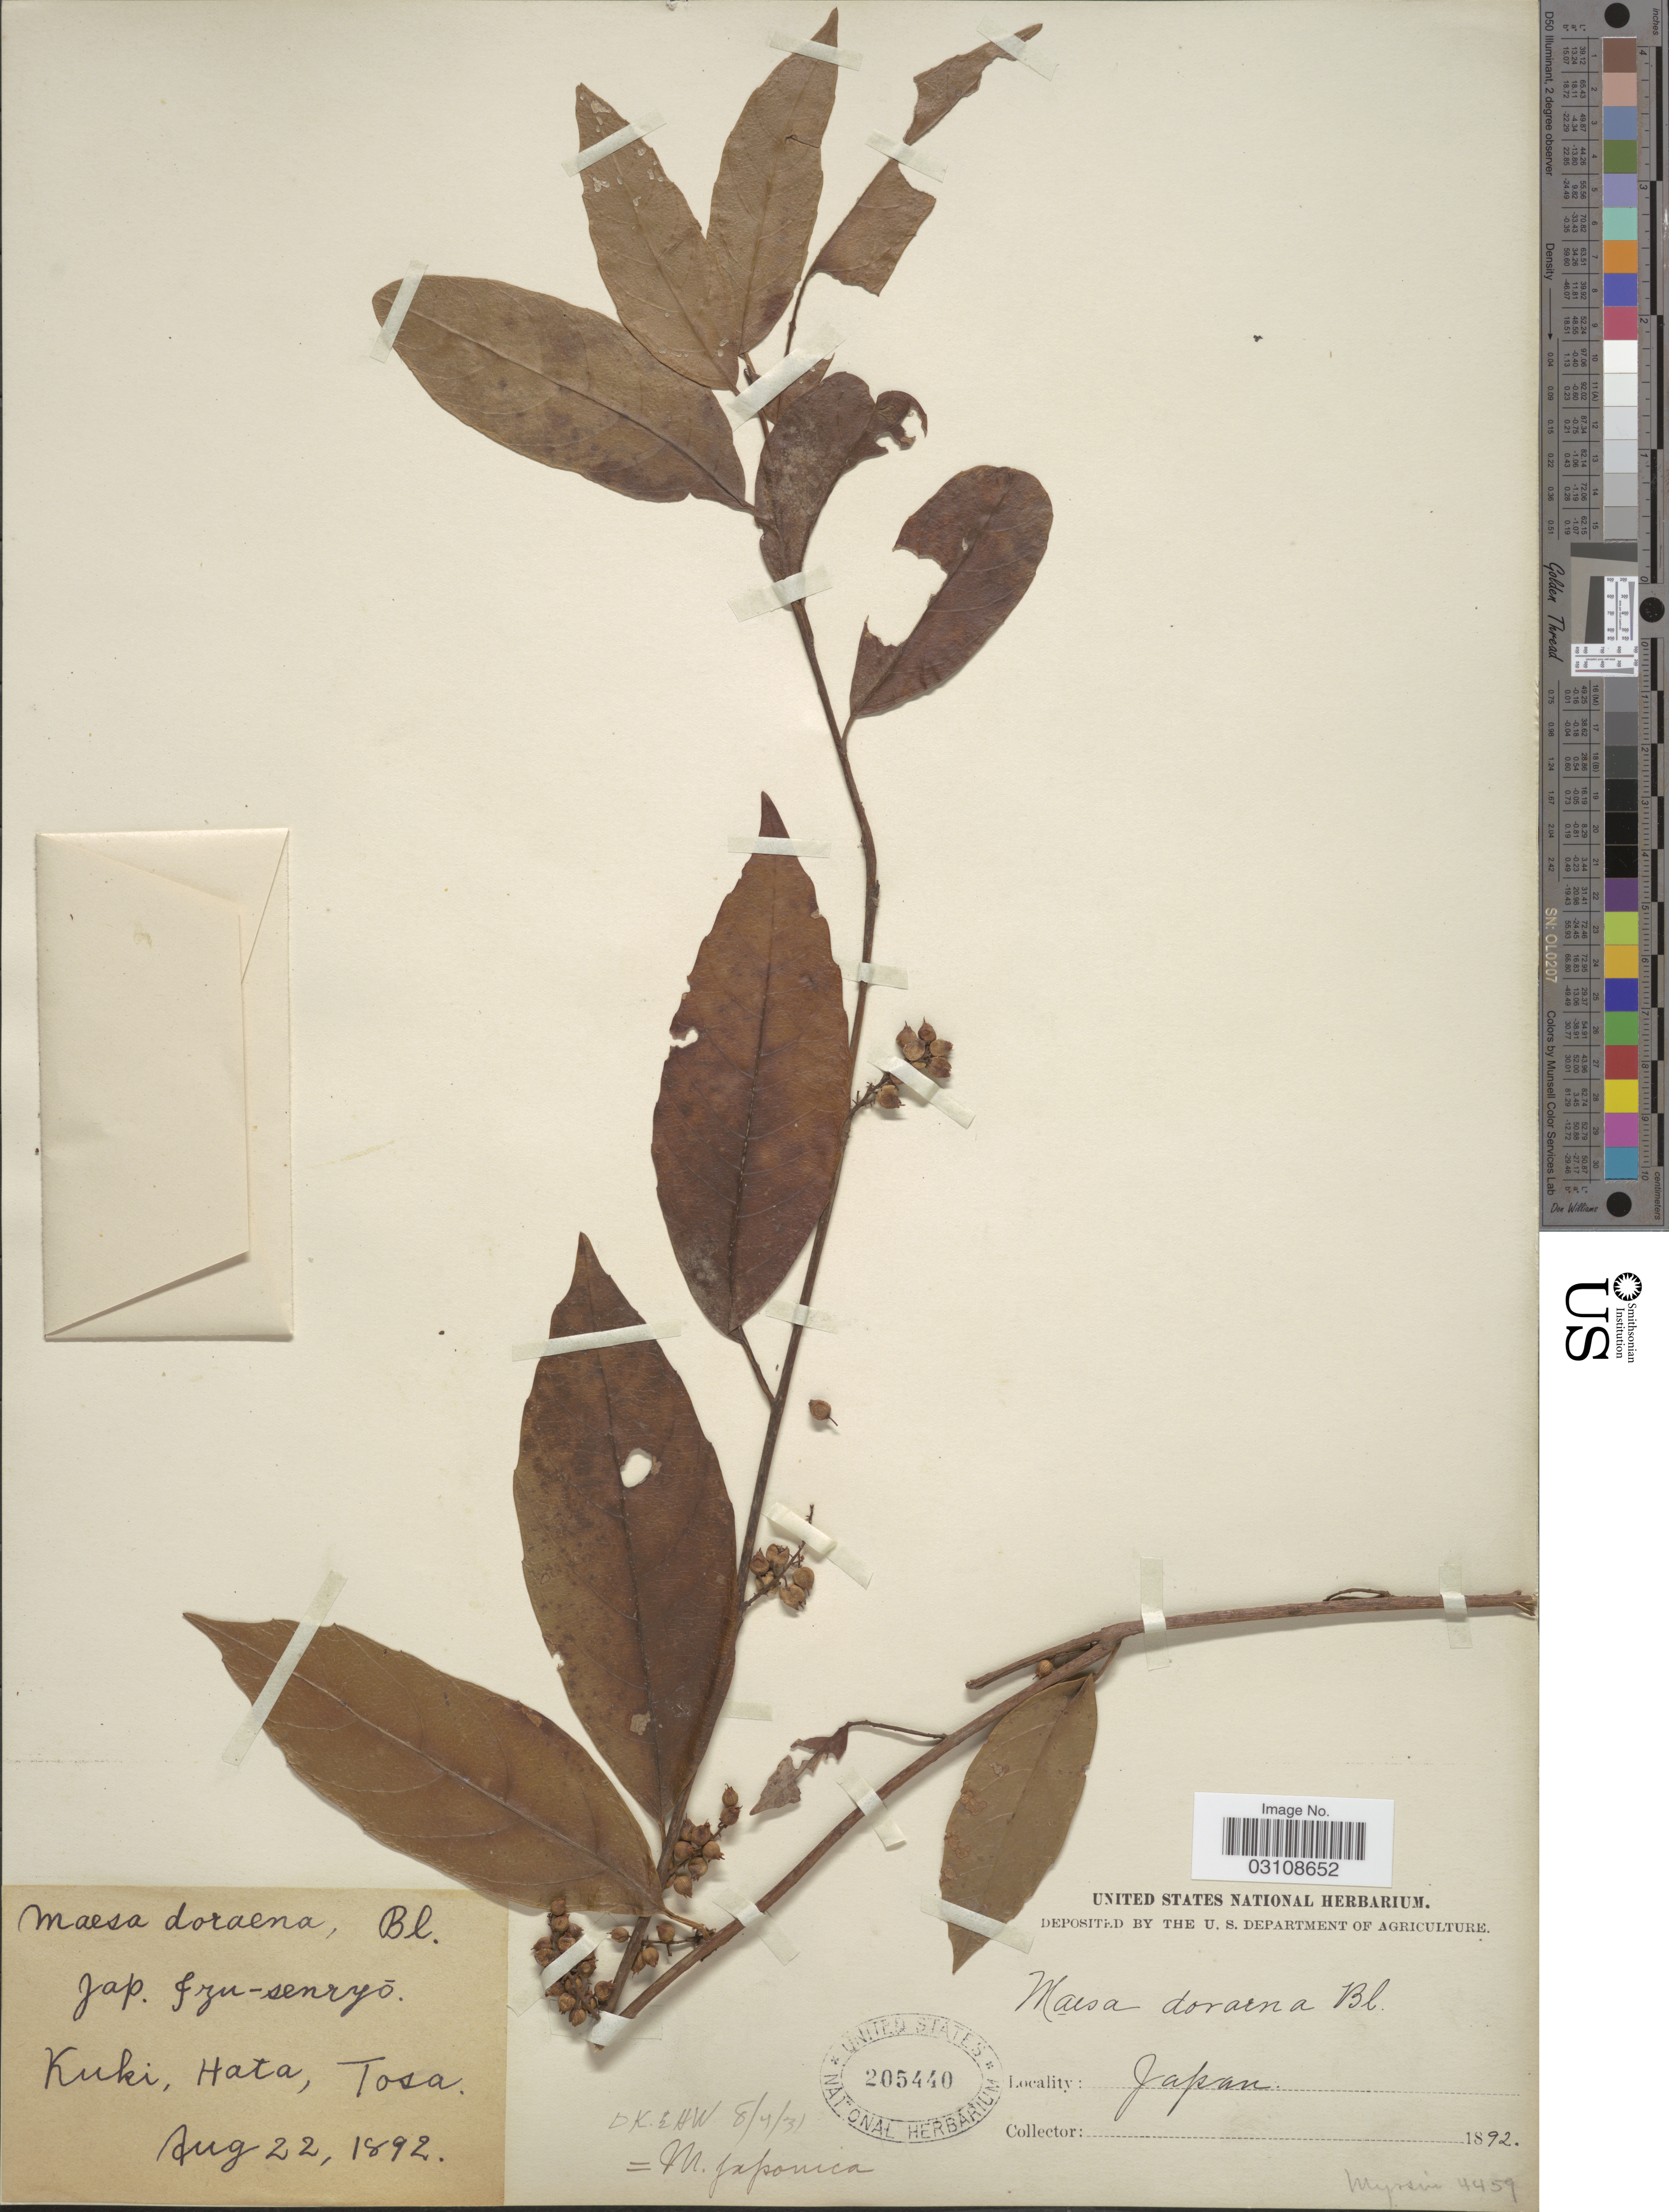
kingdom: Plantae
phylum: Tracheophyta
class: Magnoliopsida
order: Ericales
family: Primulaceae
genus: Maesa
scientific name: Maesa japonica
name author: Merr.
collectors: ex herb. United States National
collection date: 1892-08-22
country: Japan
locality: Kuki, Hata, Tosa.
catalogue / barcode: US 205440